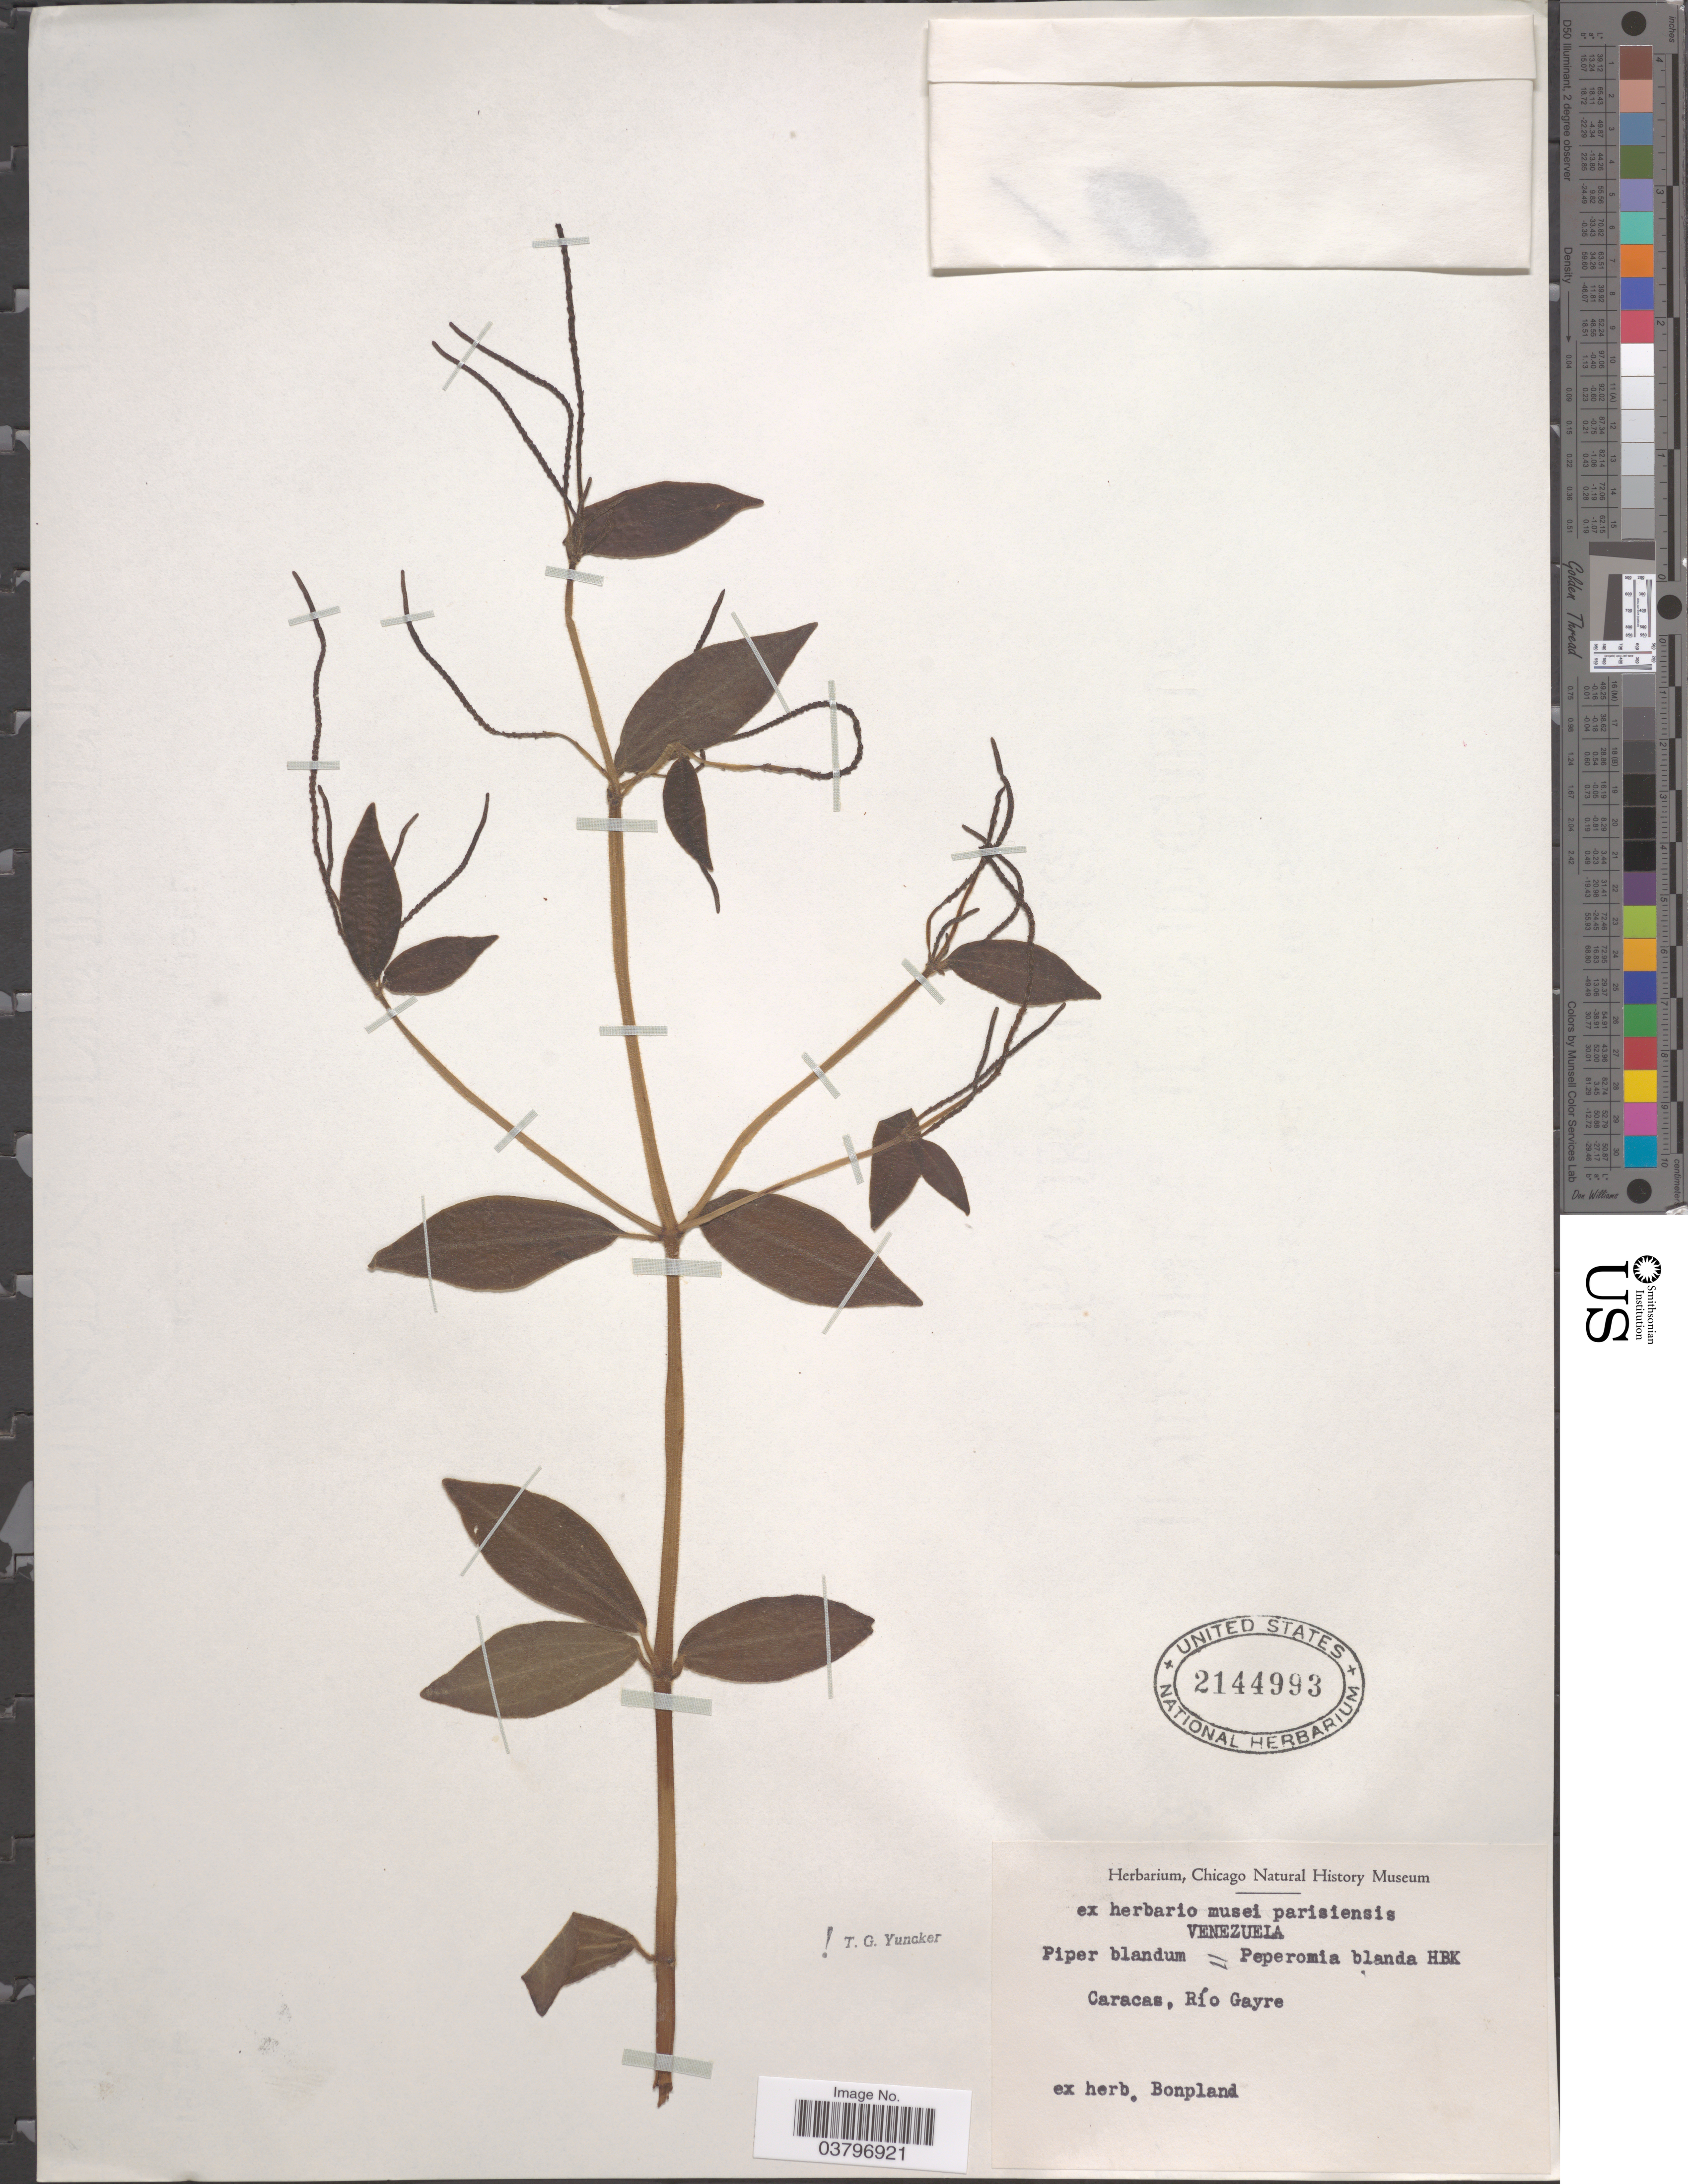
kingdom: Plantae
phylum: Tracheophyta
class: Magnoliopsida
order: Piperales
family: Piperaceae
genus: Peperomia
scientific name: Peperomia blanda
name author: (Jacq.) Kunth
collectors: ex herb. Bonpland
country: Venezuela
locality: Caracas, Río Gayre.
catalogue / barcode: US 2144993